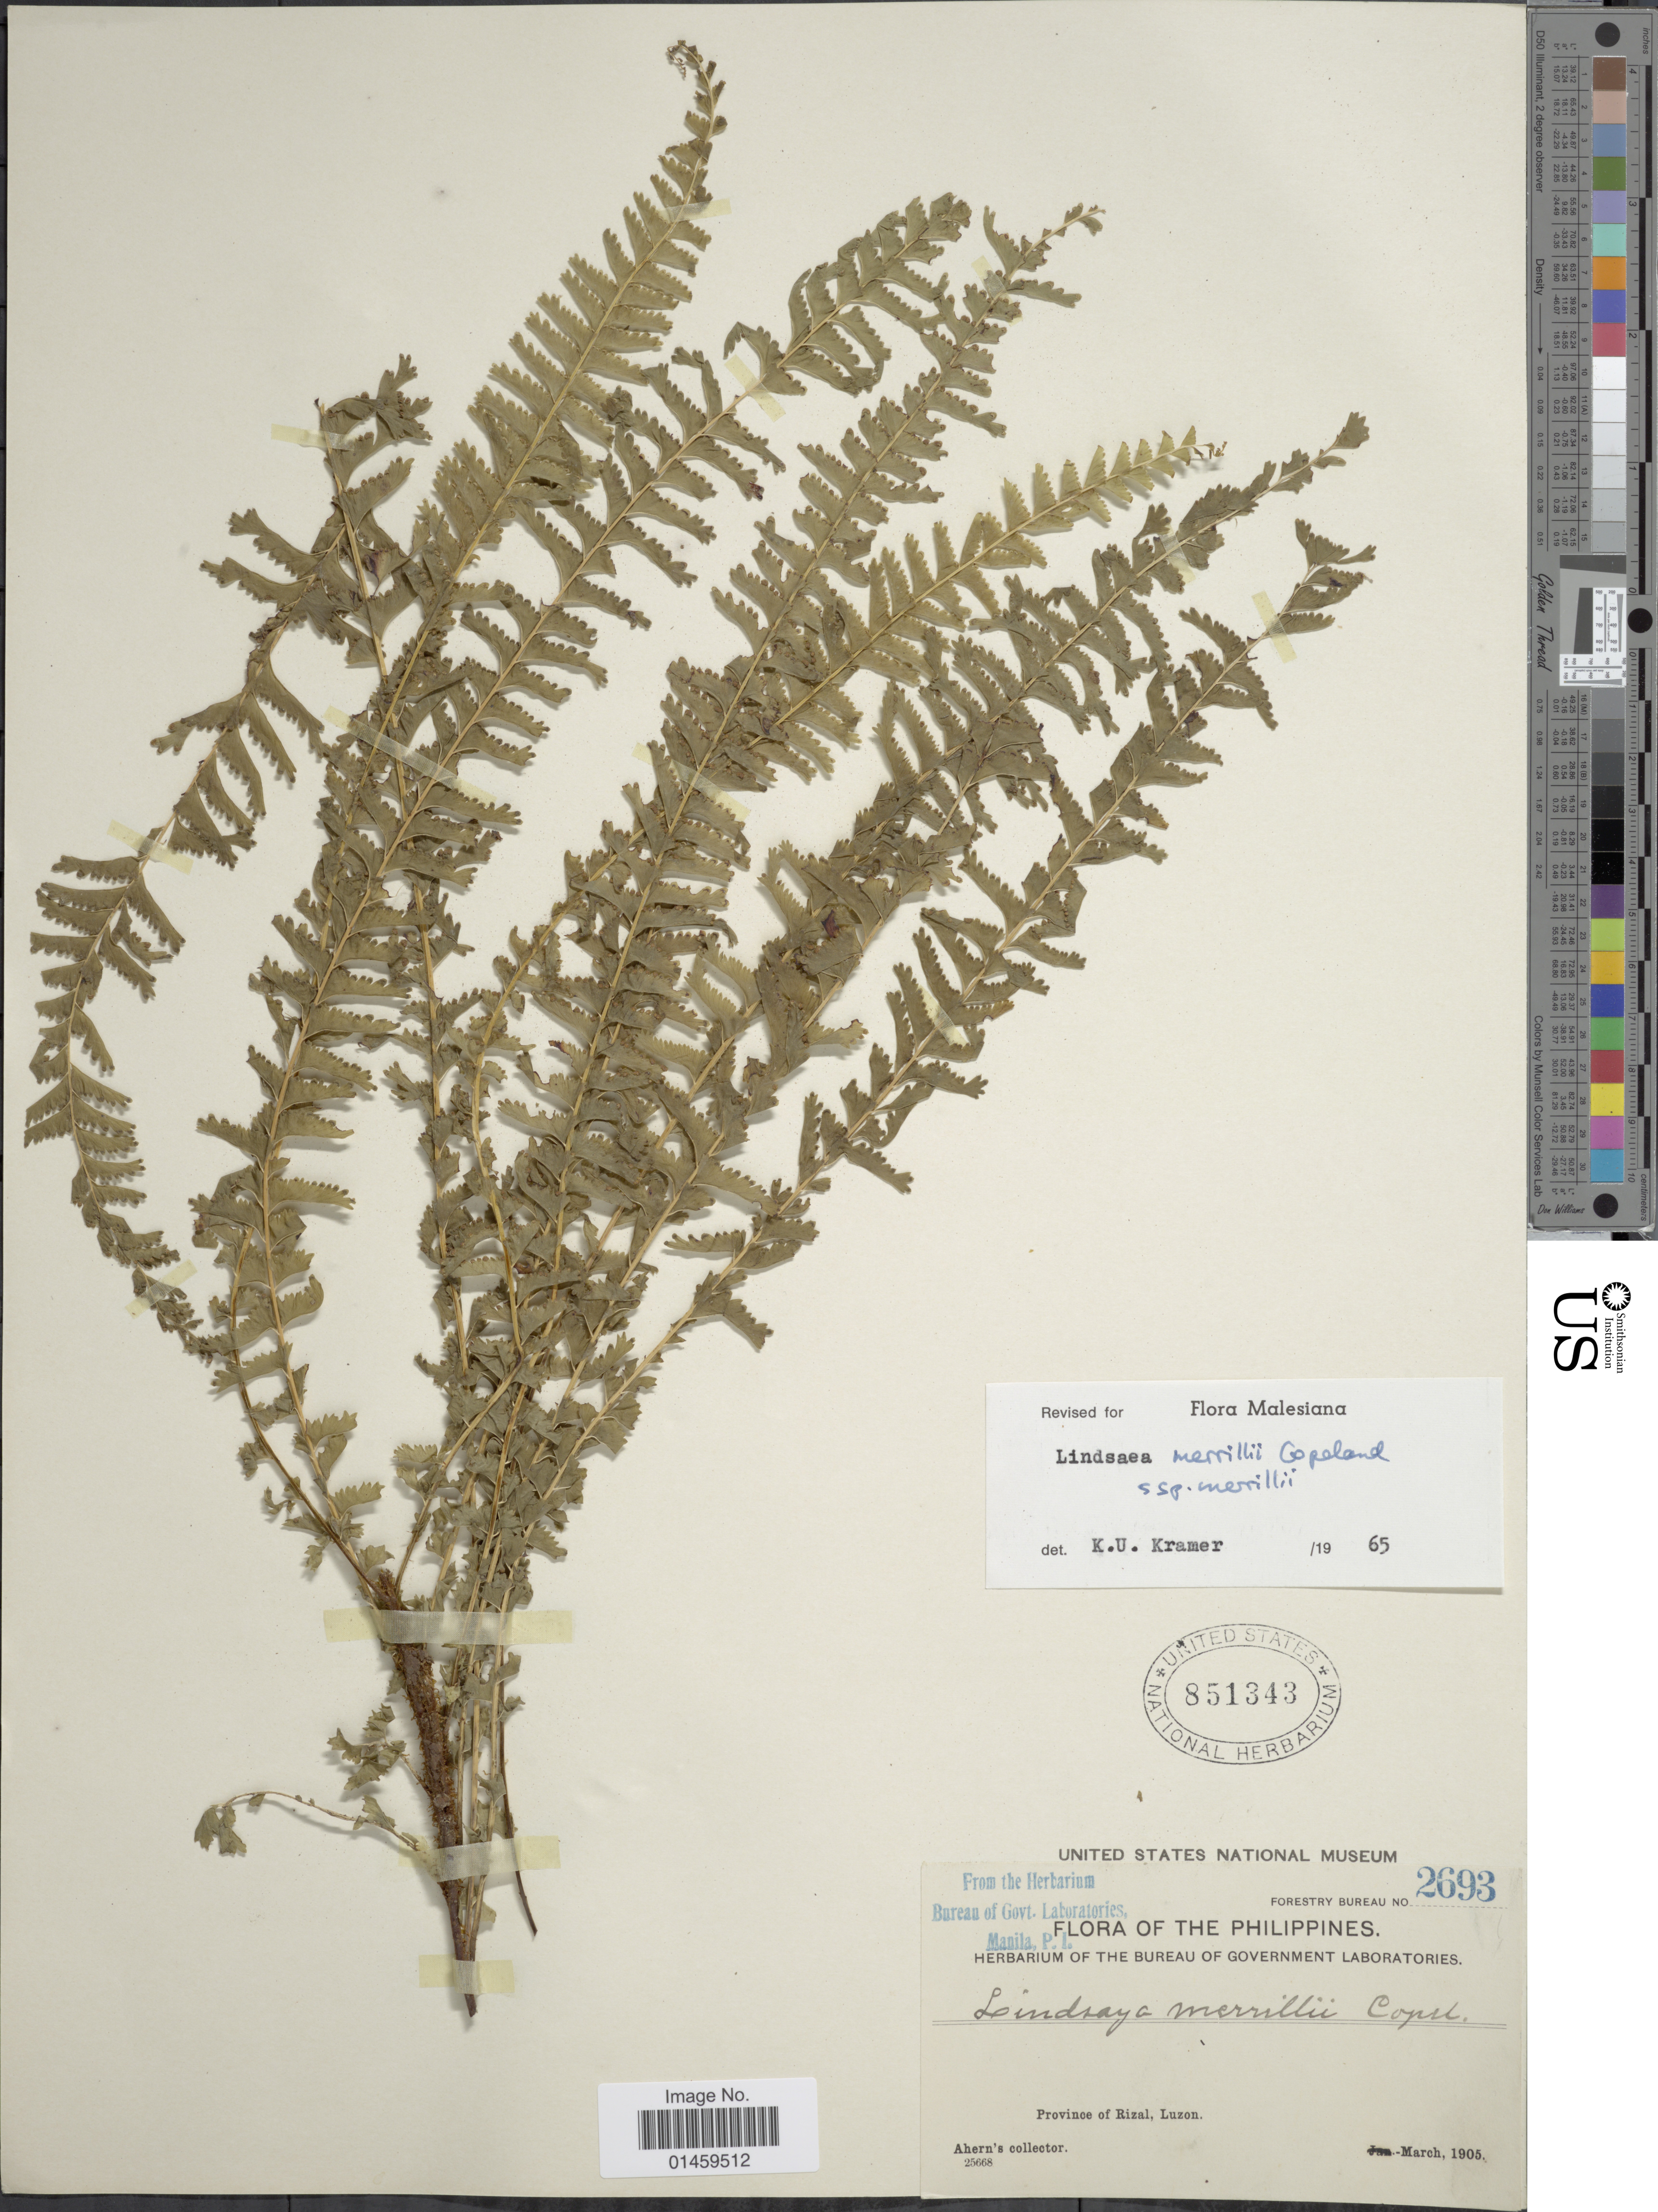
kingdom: Plantae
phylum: Tracheophyta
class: Polypodiopsida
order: Polypodiales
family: Lindsaeaceae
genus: Lindsaea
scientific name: Lindsaea merrillii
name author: Copel. in Perkins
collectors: Ahern's collector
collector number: Forestry Bureau 2693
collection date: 1905-03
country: Philippines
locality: Province of Rizal, Luzon.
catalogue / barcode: US 851343